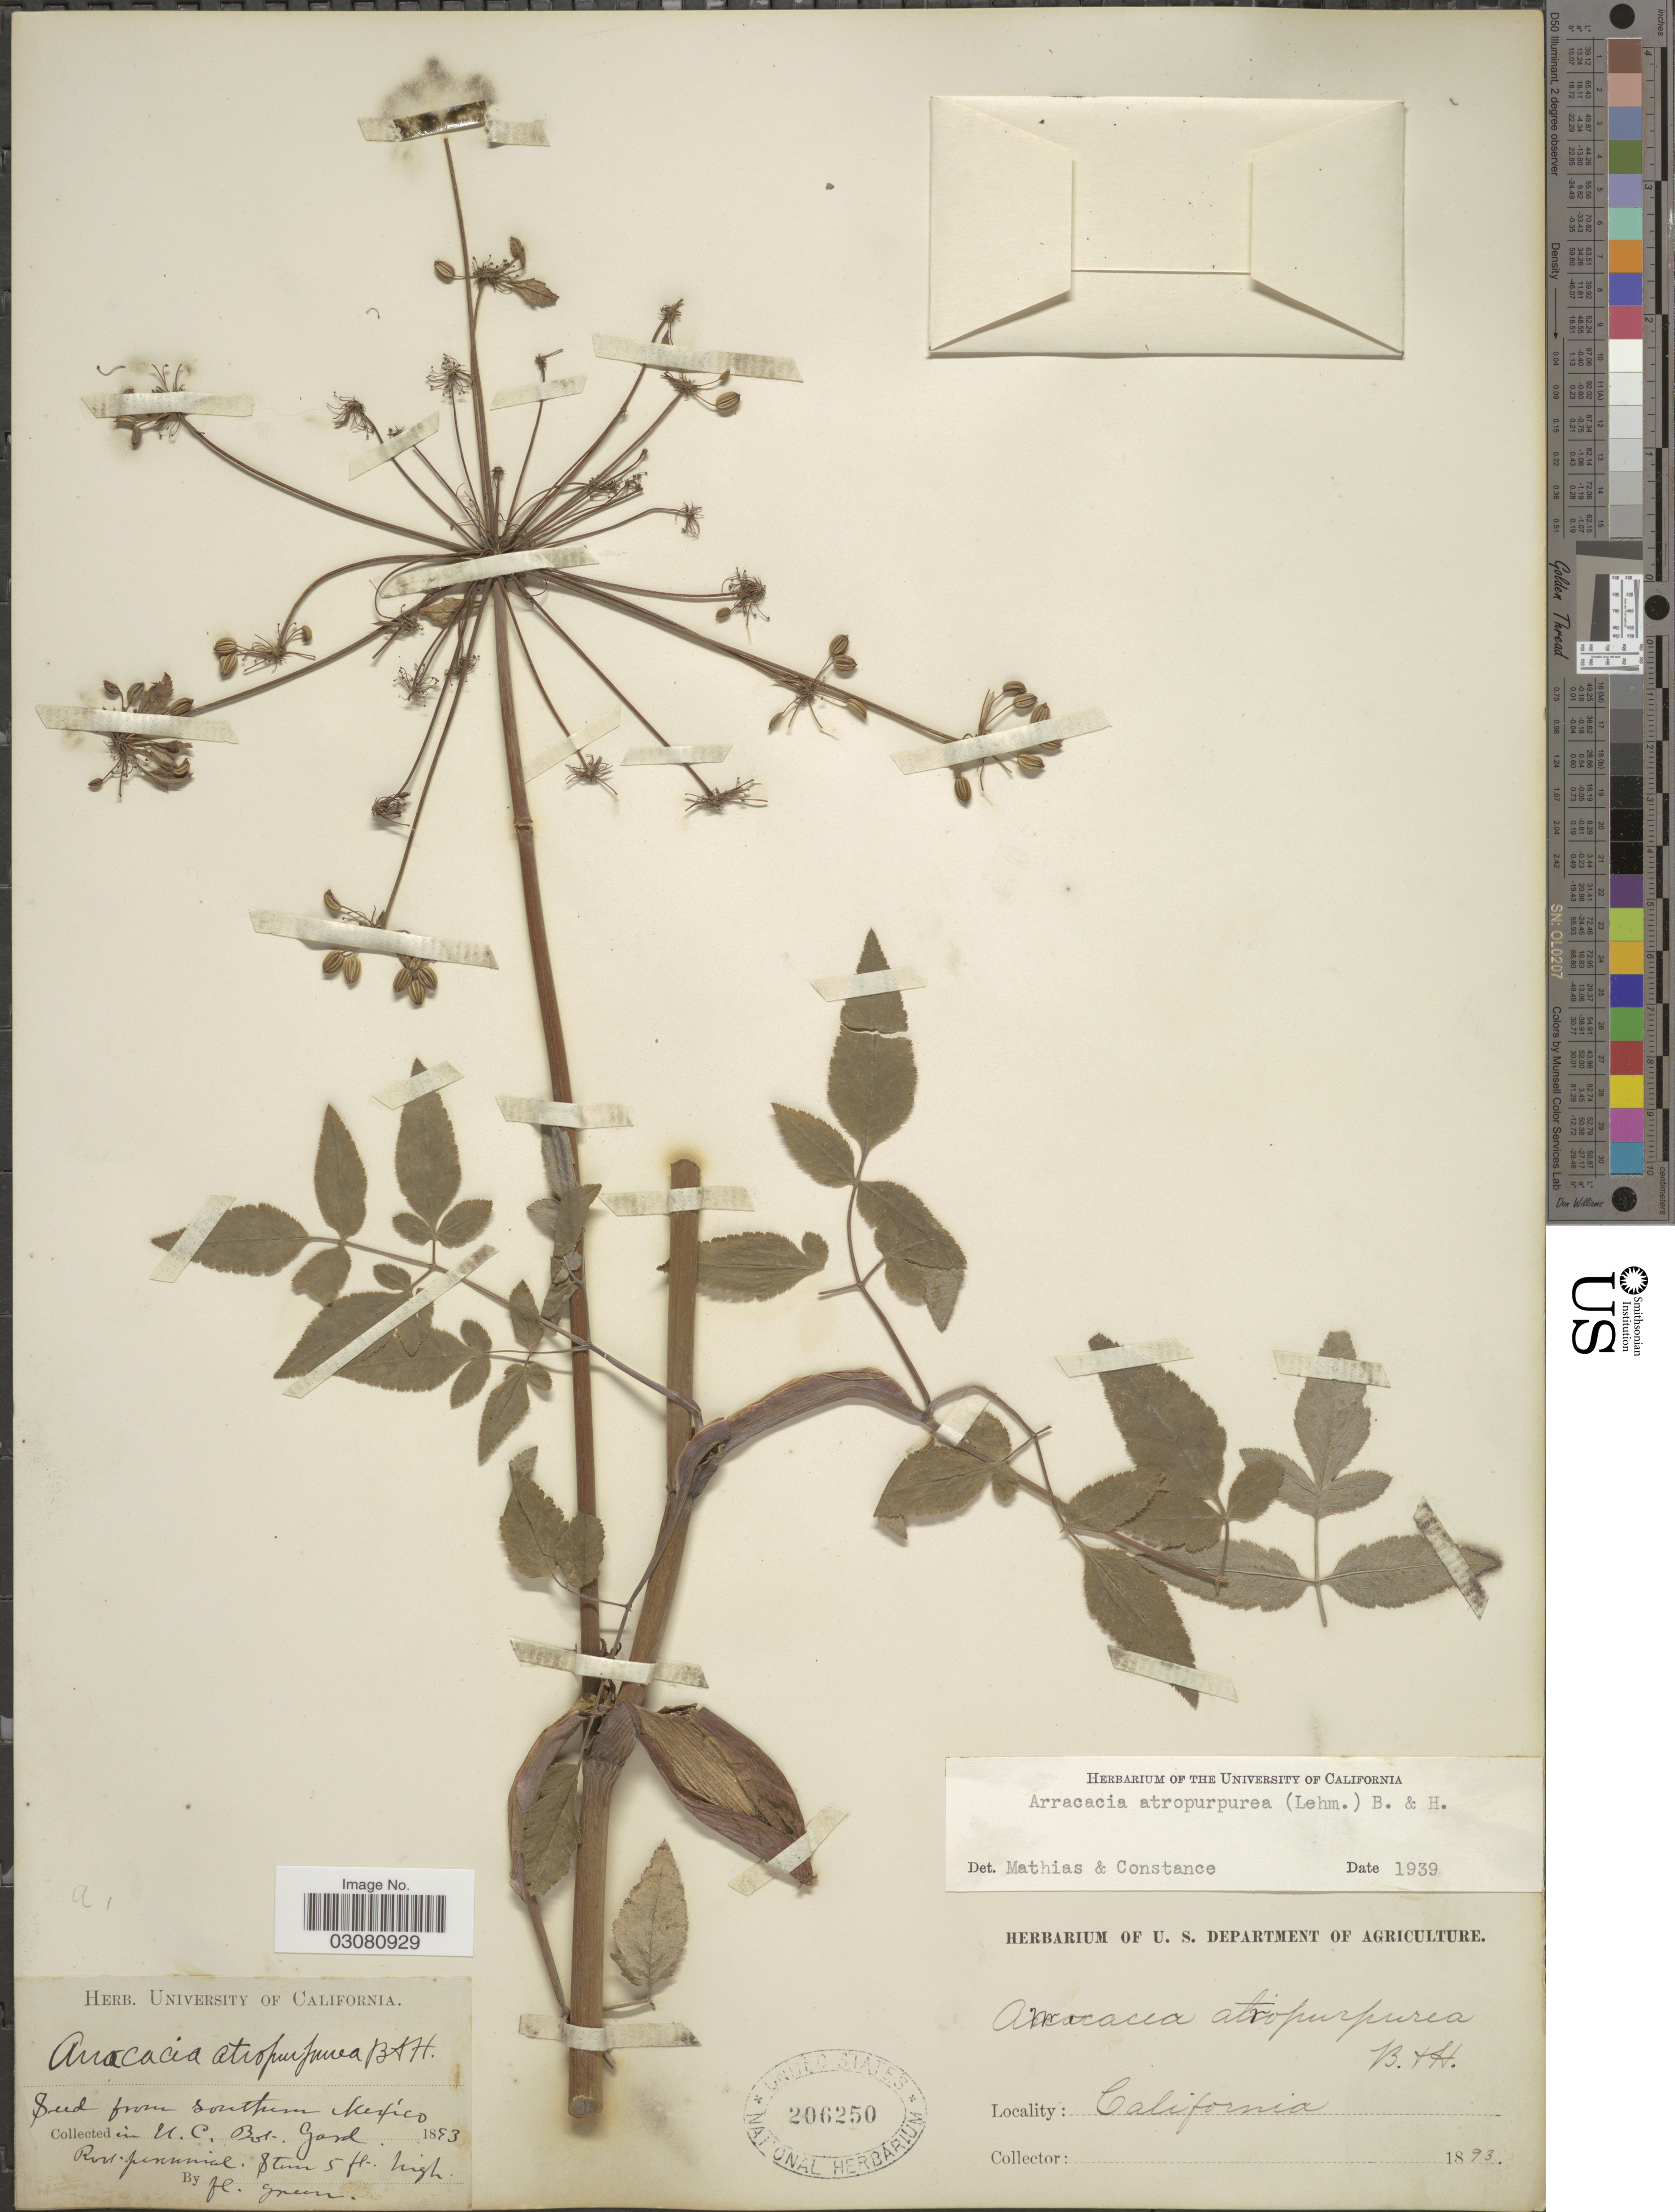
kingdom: Plantae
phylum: Tracheophyta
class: Magnoliopsida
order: Apiales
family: Apiaceae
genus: Arracacia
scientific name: Arracacia atropurpurea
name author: (Lehm.) Benth. & Hook. f. ex Hemsl.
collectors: ex herb. U. S. Department of Agriculture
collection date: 1893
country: United States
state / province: California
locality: In N.C. Bot. Gard.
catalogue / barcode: US 206250